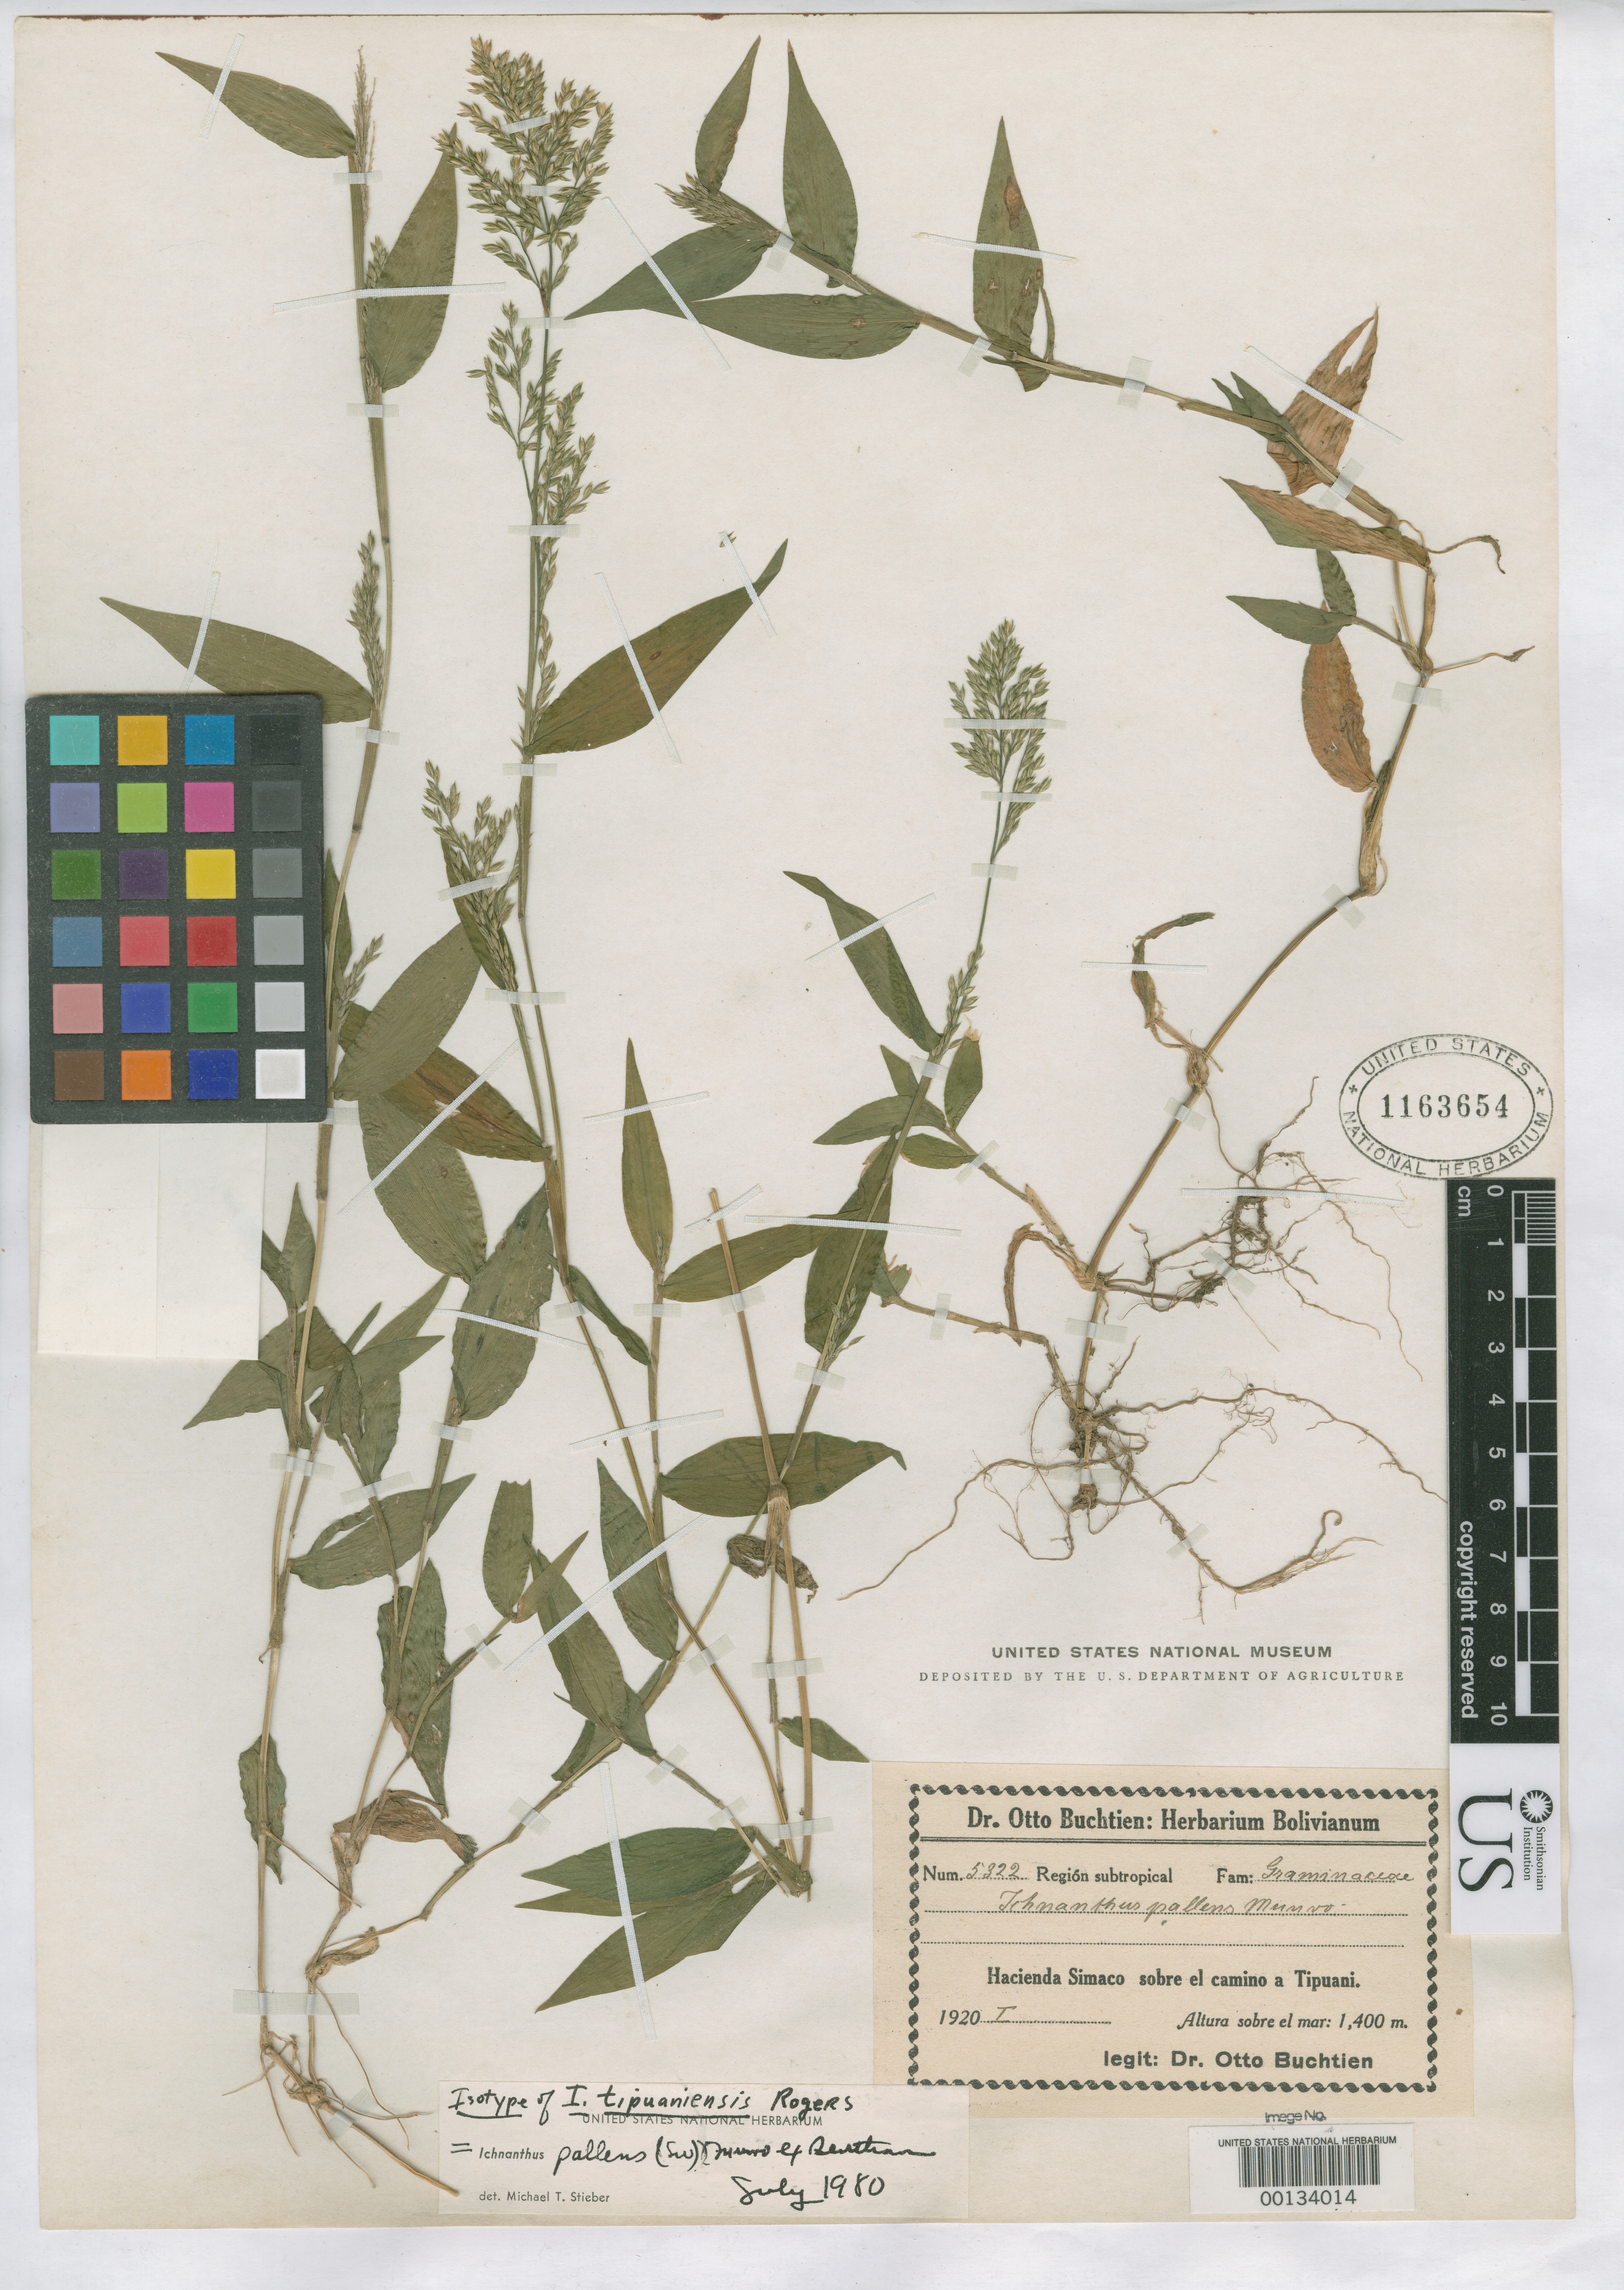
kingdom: Plantae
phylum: Tracheophyta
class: Liliopsida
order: Poales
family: Poaceae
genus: Ichnanthus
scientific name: Ichnanthus tipuaniensis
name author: K.E. Rogers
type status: Isotype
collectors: O. Buchtien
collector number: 5322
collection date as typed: Jan 1920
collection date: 1920-01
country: Bolivia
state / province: La Paz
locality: Hacienda Simaco sobre El Camino a Tipuani.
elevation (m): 1400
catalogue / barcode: US 1163654